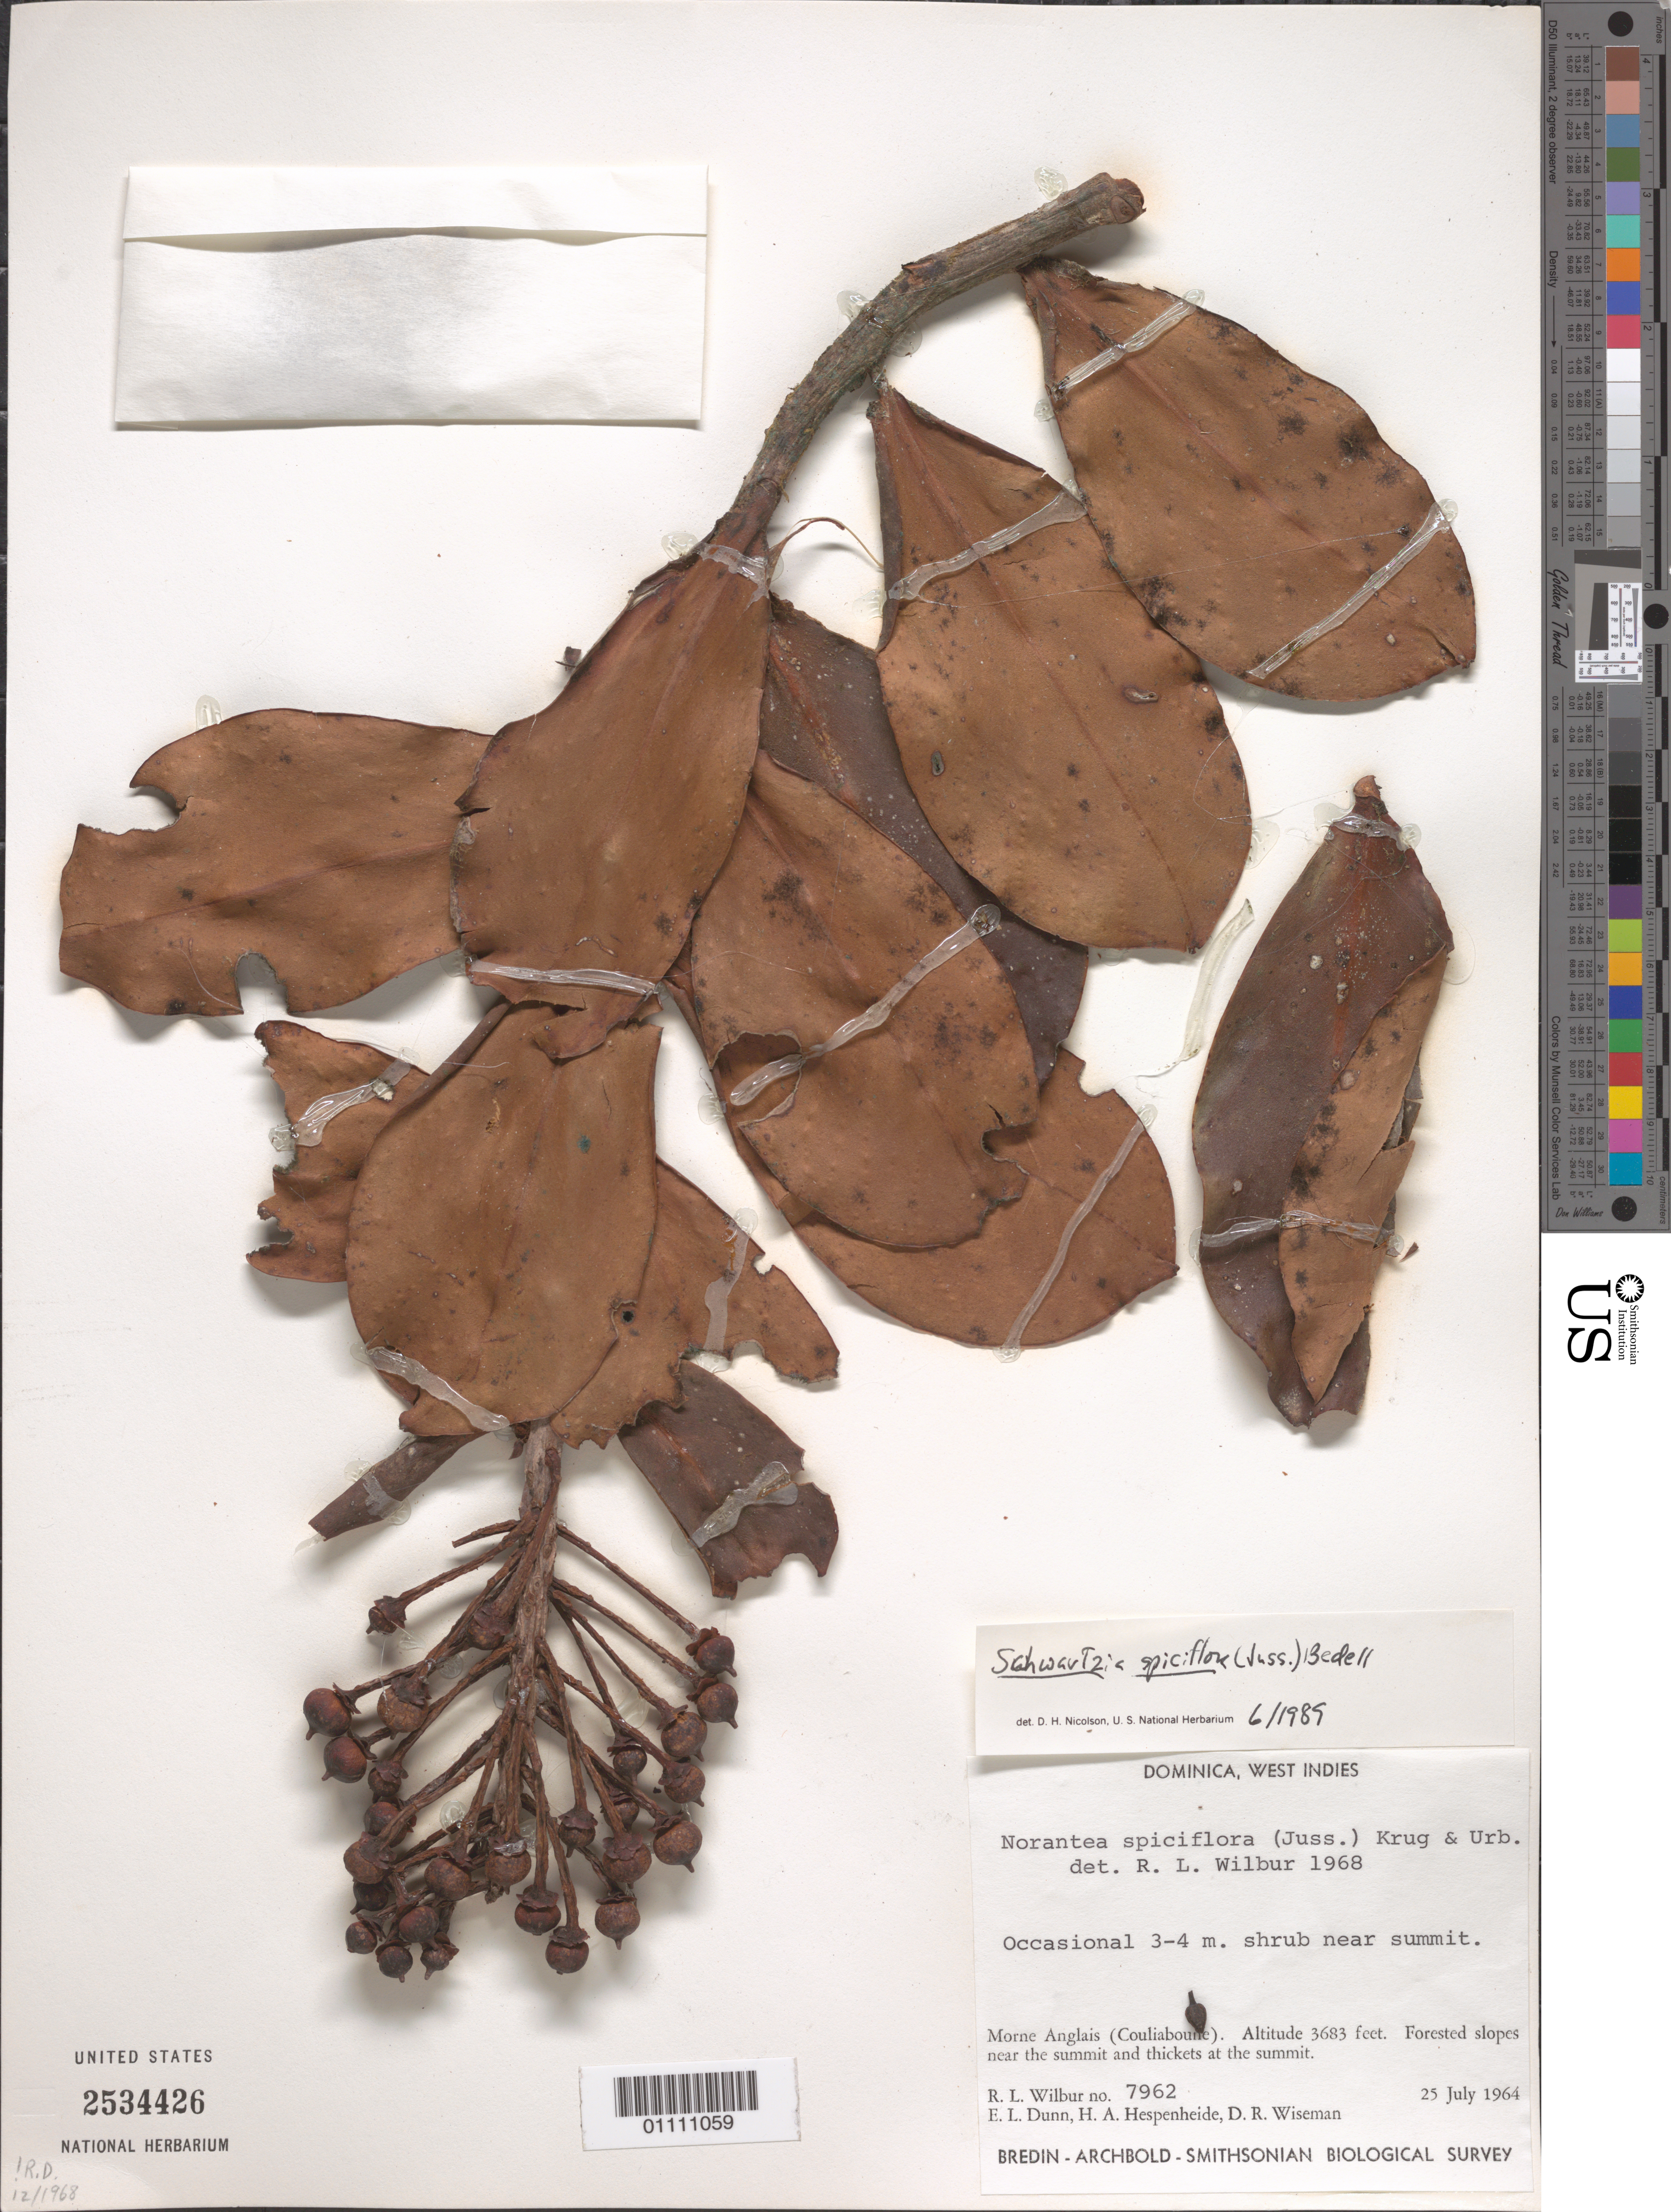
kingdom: Plantae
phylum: Tracheophyta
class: Magnoliopsida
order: Ericales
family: Marcgraviaceae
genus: Schwartzia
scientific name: Schwartzia spiciflora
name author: (Juss.) Bedell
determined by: Nicolson, Dan H.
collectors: R. L. Wilbur, E. Dunn, H. A. Hespenheide & D. R. Wiseman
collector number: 7962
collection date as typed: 25 Jul 1964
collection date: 1964-07-25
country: Dominica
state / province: St. Paul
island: Dominica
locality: Morne Anglais (Couliaboune).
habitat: forested slopes near the summit and thickets at the summit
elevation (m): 1123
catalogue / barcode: US 2534426